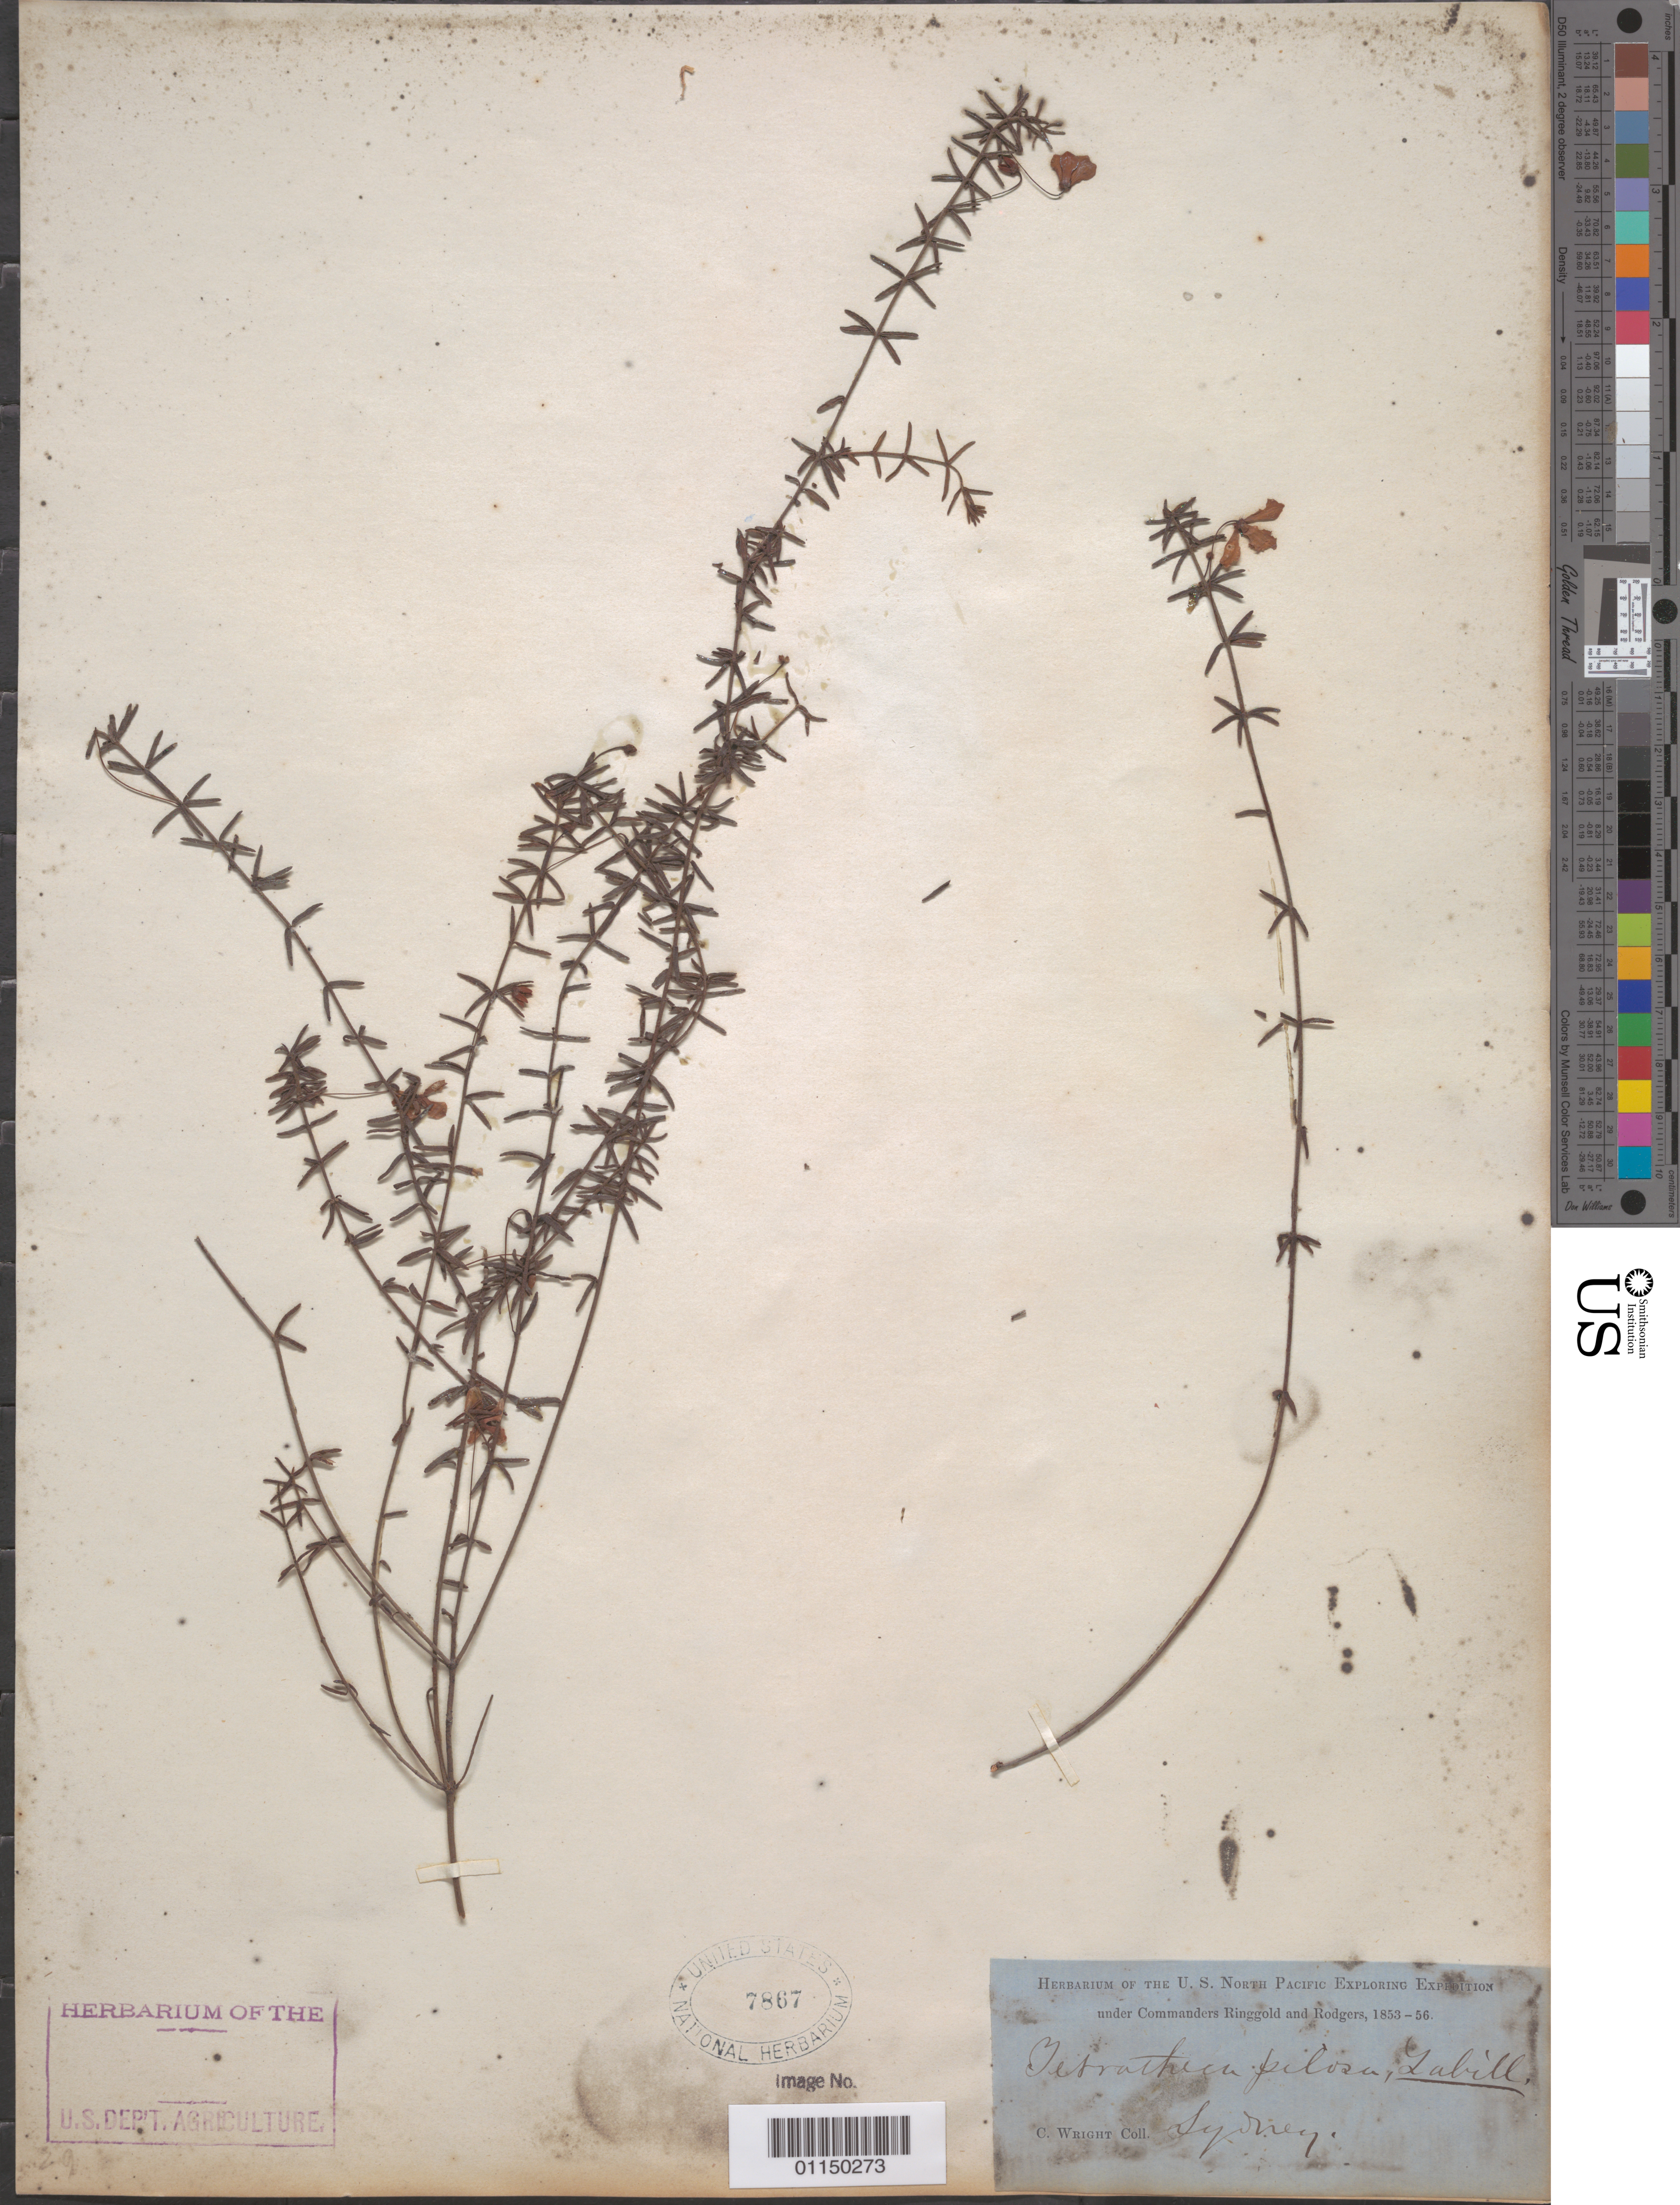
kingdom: Plantae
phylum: Tracheophyta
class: Magnoliopsida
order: Oxalidales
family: Elaeocarpaceae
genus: Tetratheca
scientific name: Tetratheca pilosa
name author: Labill.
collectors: C. Wright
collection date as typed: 1853 to -- -- 1856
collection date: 1853/1856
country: Australia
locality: Sydney.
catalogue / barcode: US 7867